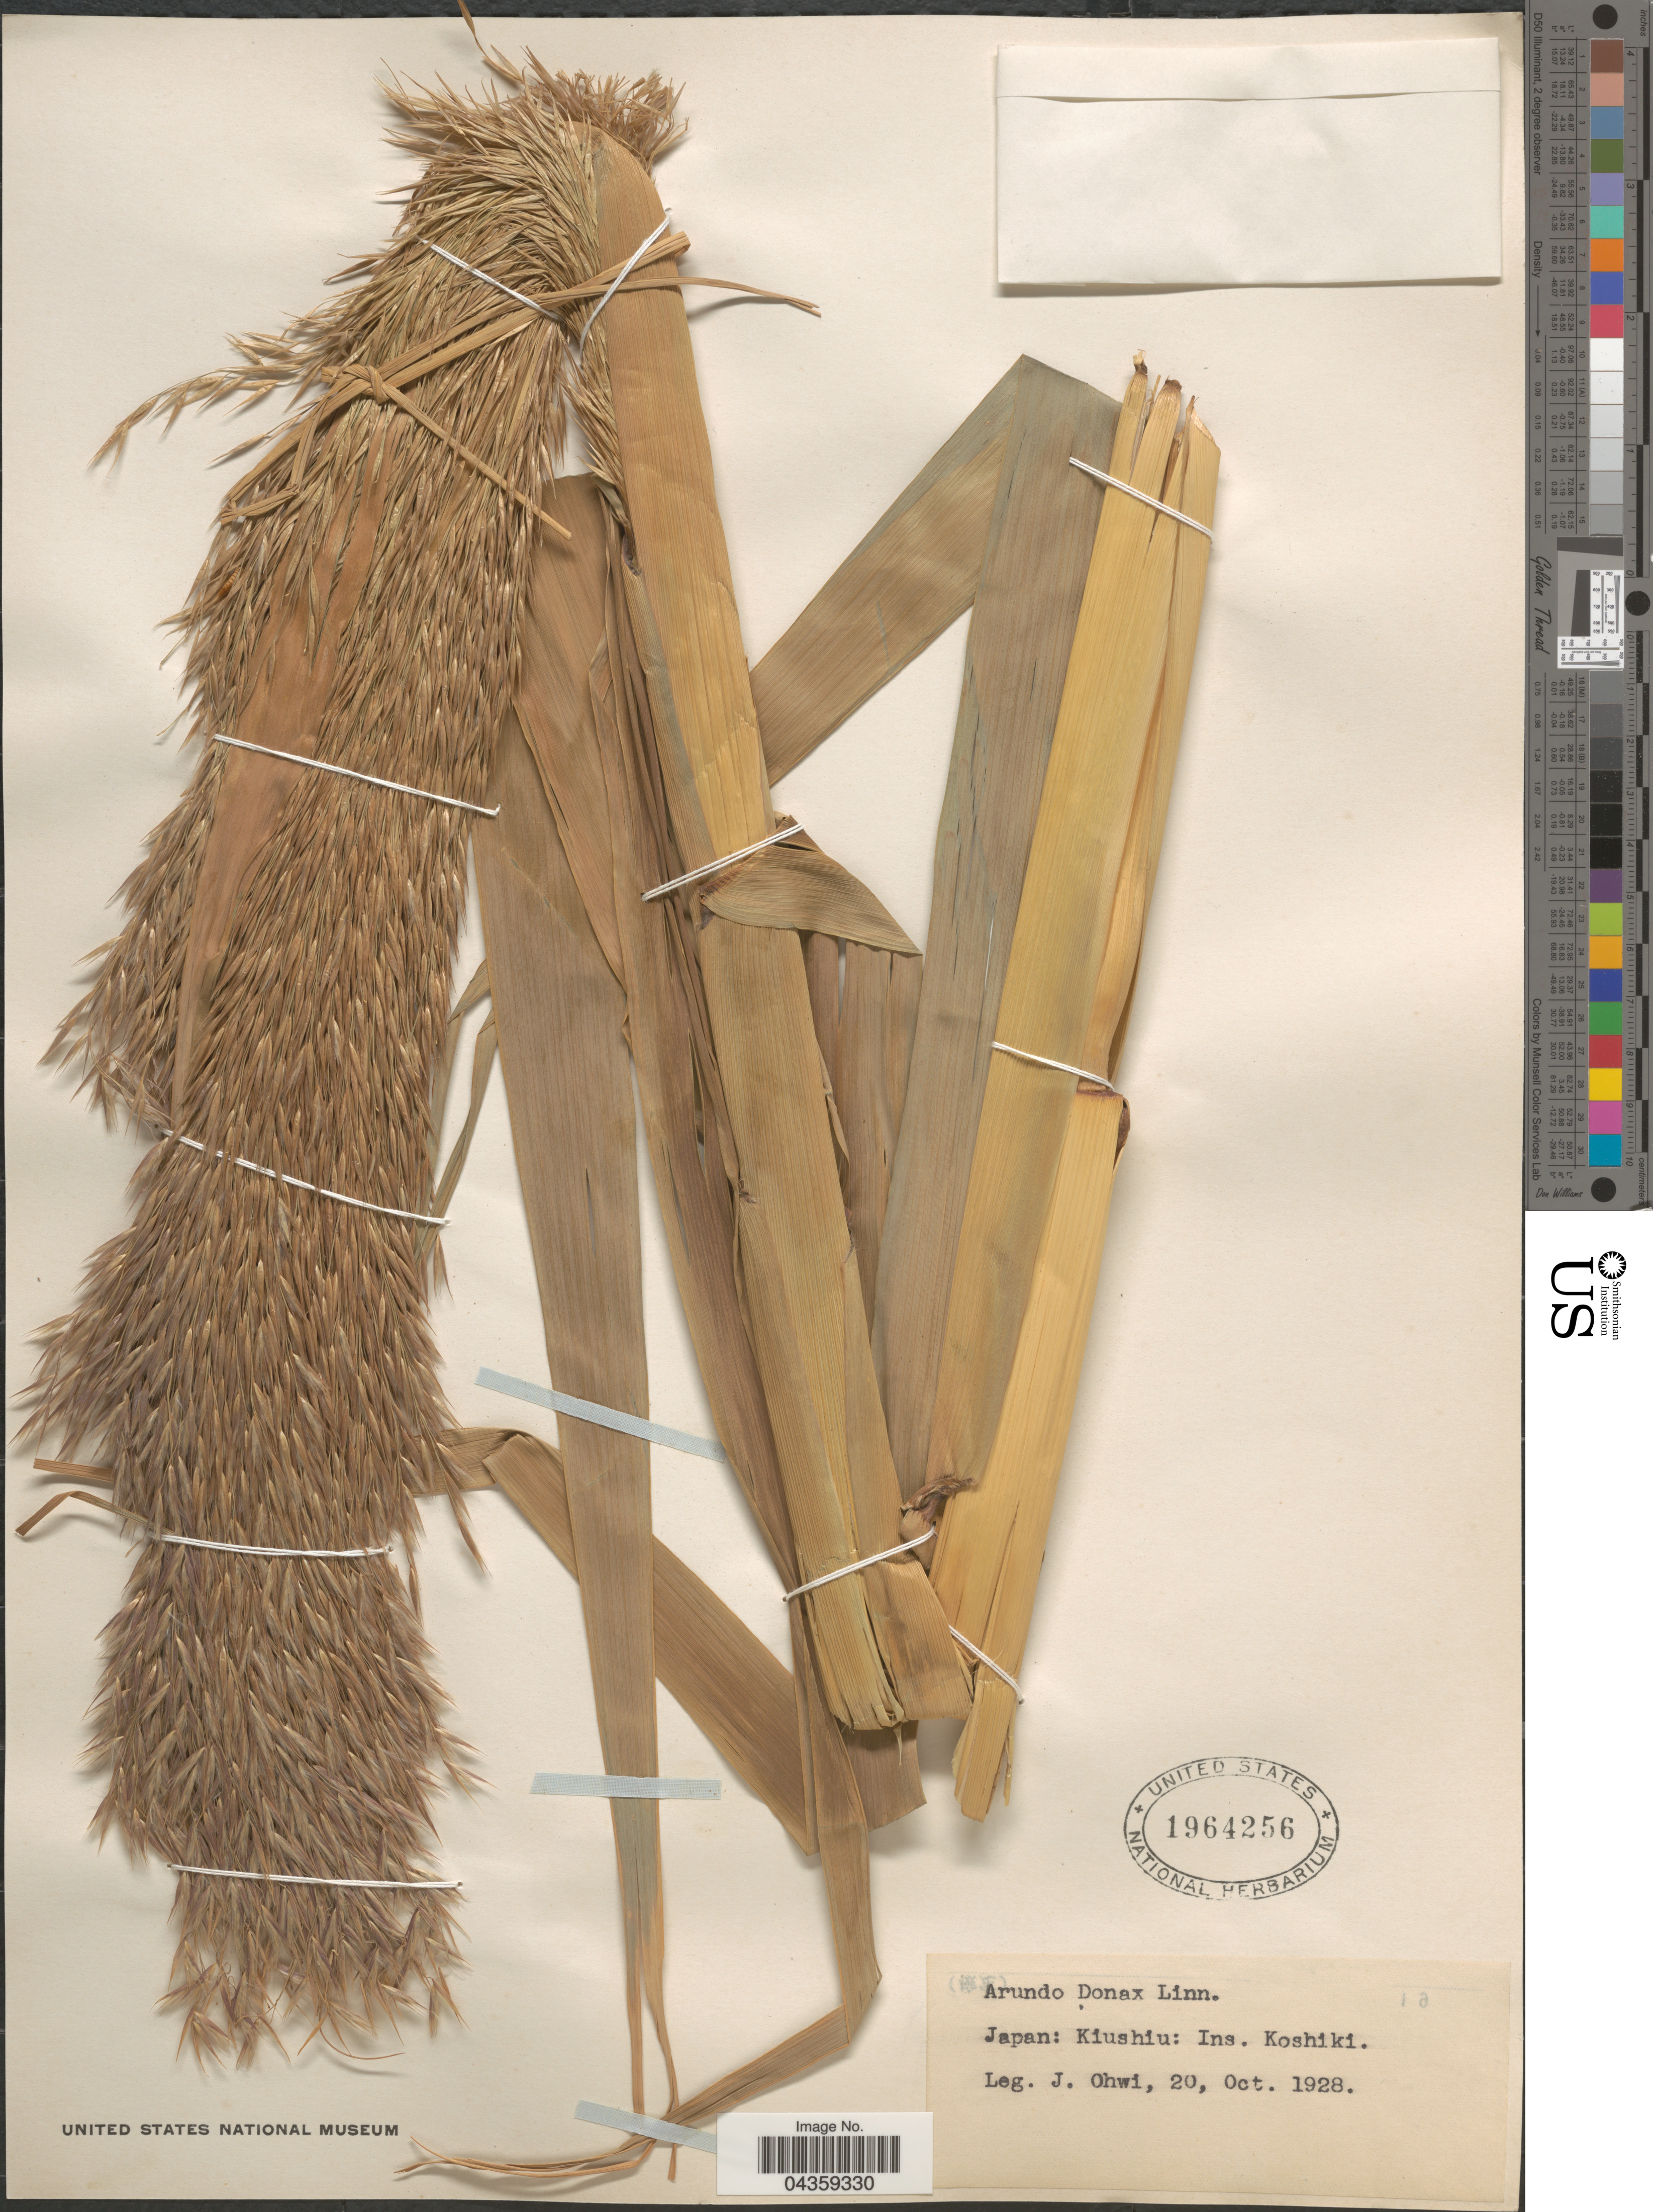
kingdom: Plantae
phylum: Tracheophyta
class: Liliopsida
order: Poales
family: Poaceae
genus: Arundo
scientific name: Arundo donax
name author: L.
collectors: J. Ohwi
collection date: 1928-10-20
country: Japan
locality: Kiushiu: Ins. Koshiki.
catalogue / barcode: US 1964256